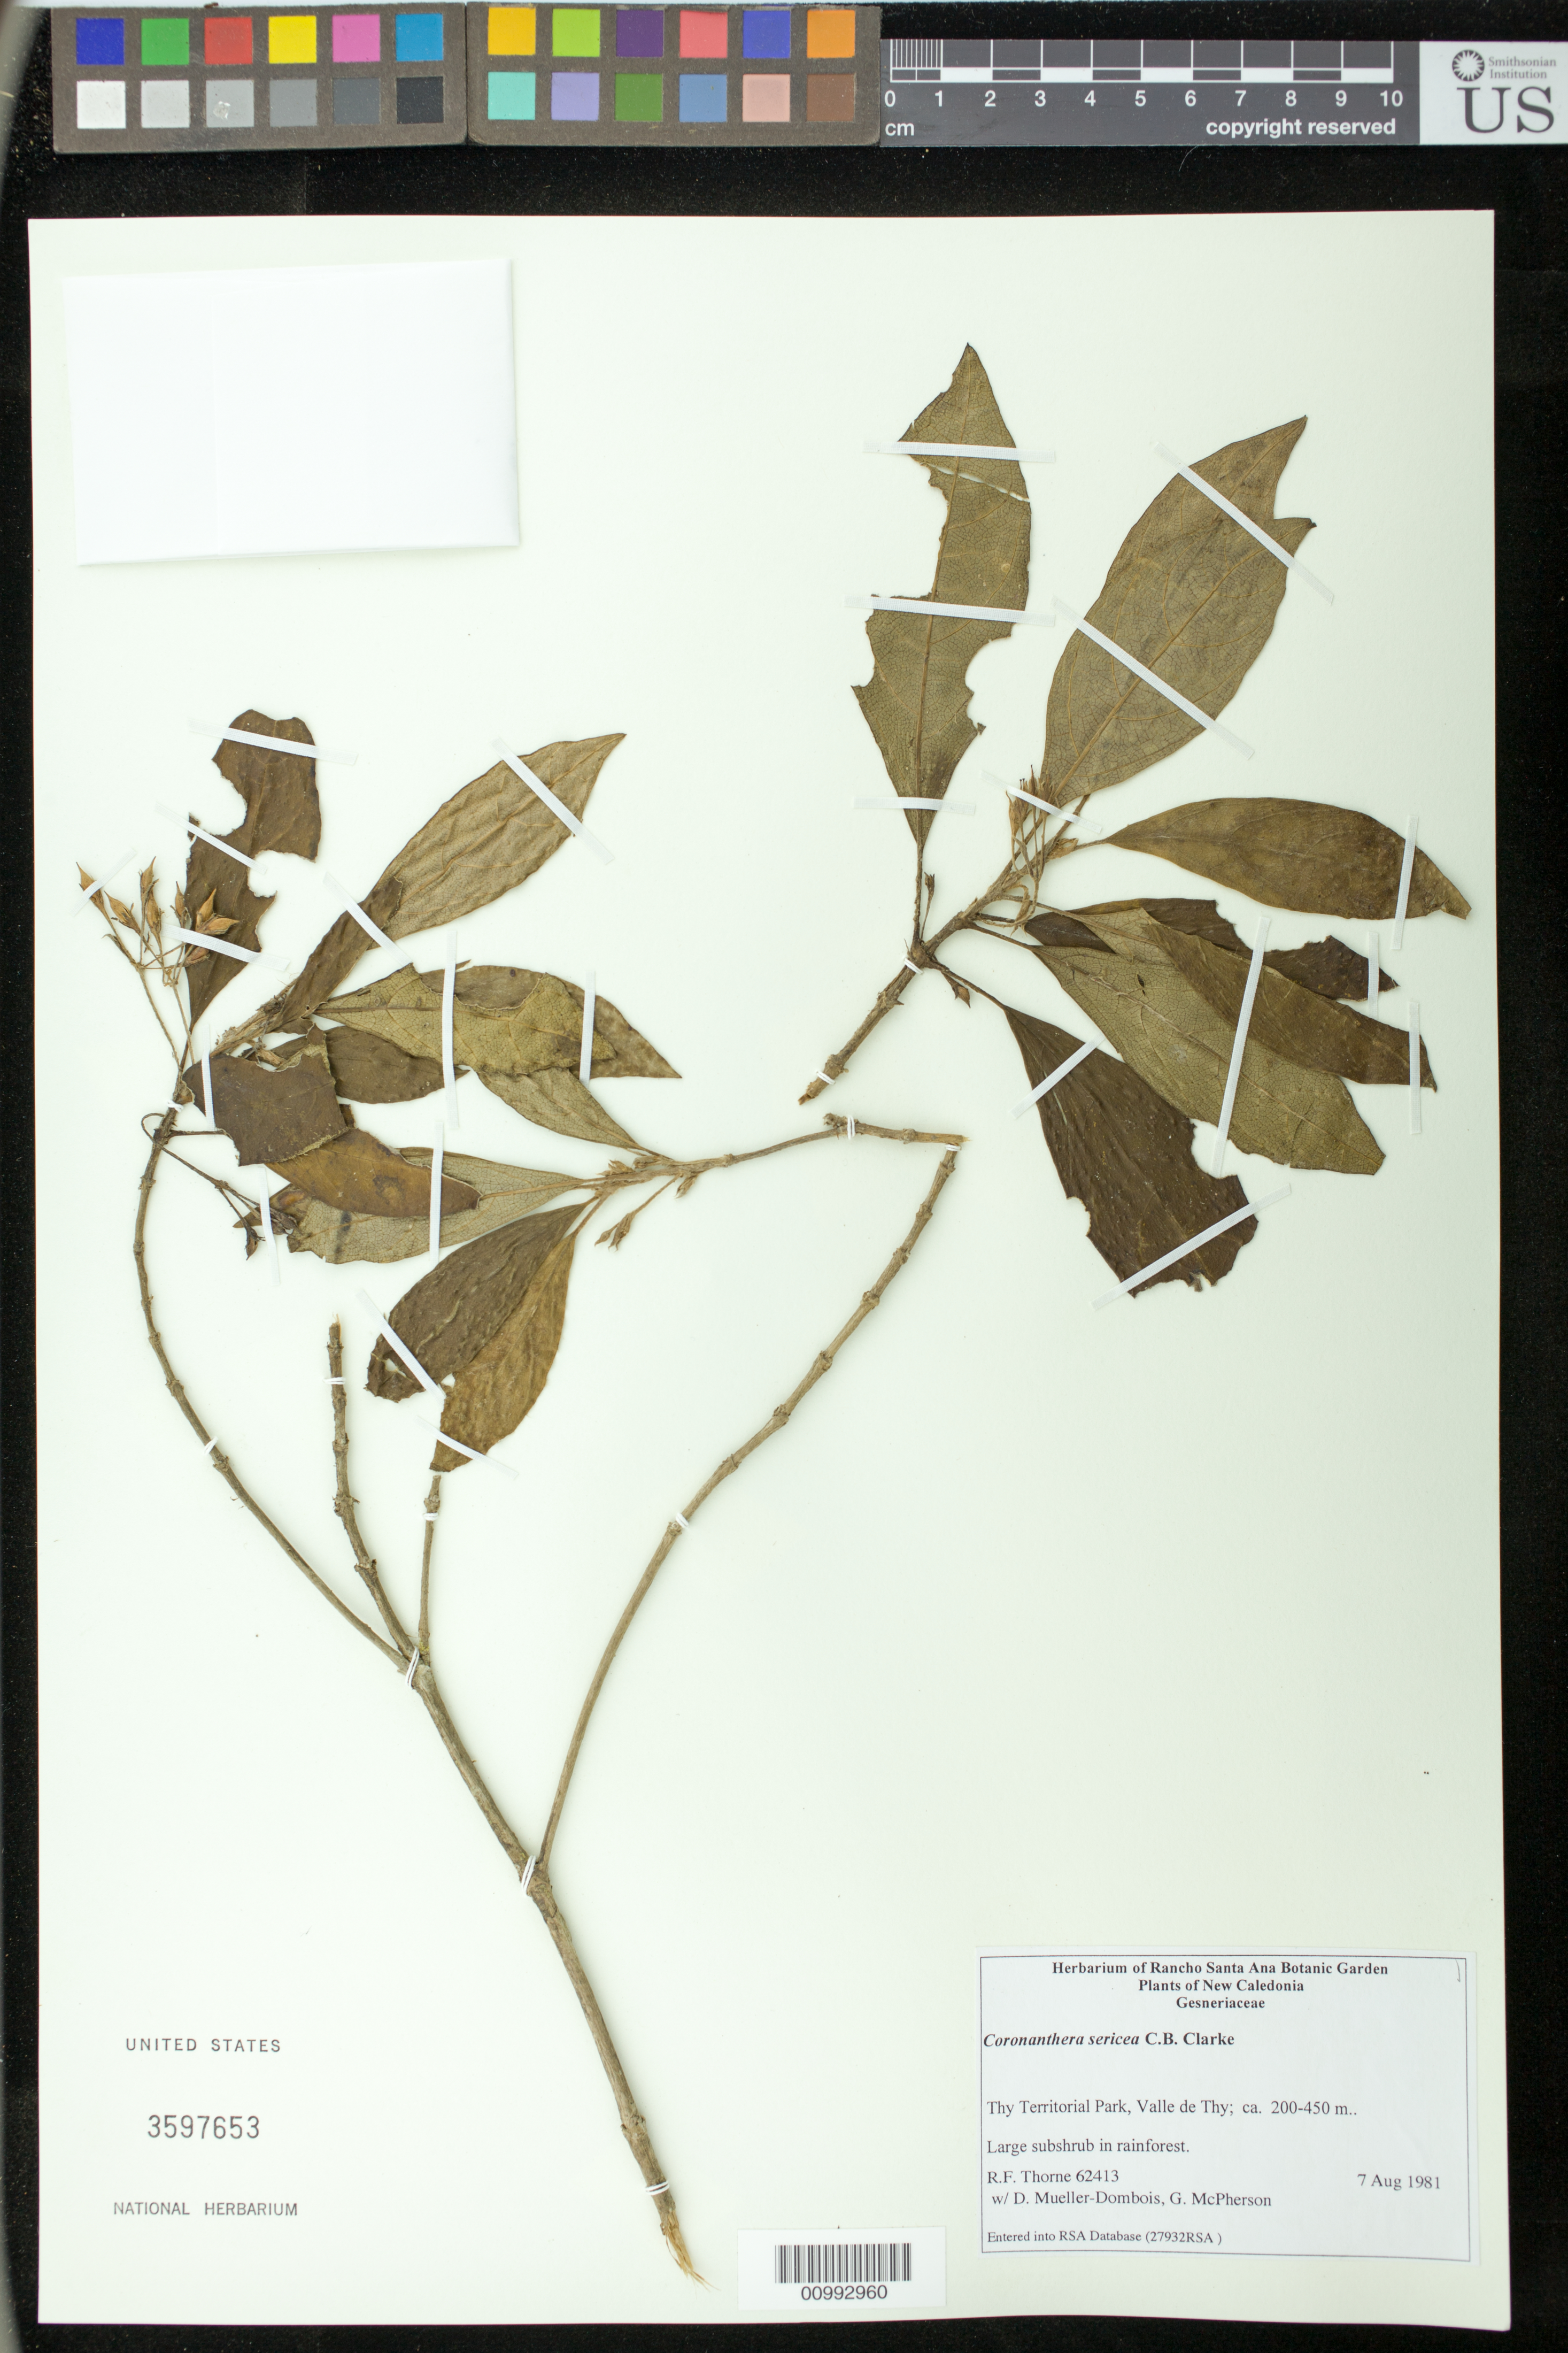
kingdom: Plantae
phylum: Tracheophyta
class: Magnoliopsida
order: Lamiales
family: Gesneriaceae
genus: Coronanthera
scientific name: Coronanthera sericea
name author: C.B. Clarke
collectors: R. F. Thorne, D. Mueller-Dombois & G. D. McPherson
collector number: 62413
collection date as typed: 07 Aug 1981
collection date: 1981-08-07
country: New Caledonia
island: New Caledonia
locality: Thy Territorial Park, Valle de Thy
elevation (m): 200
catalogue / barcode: US 3597653